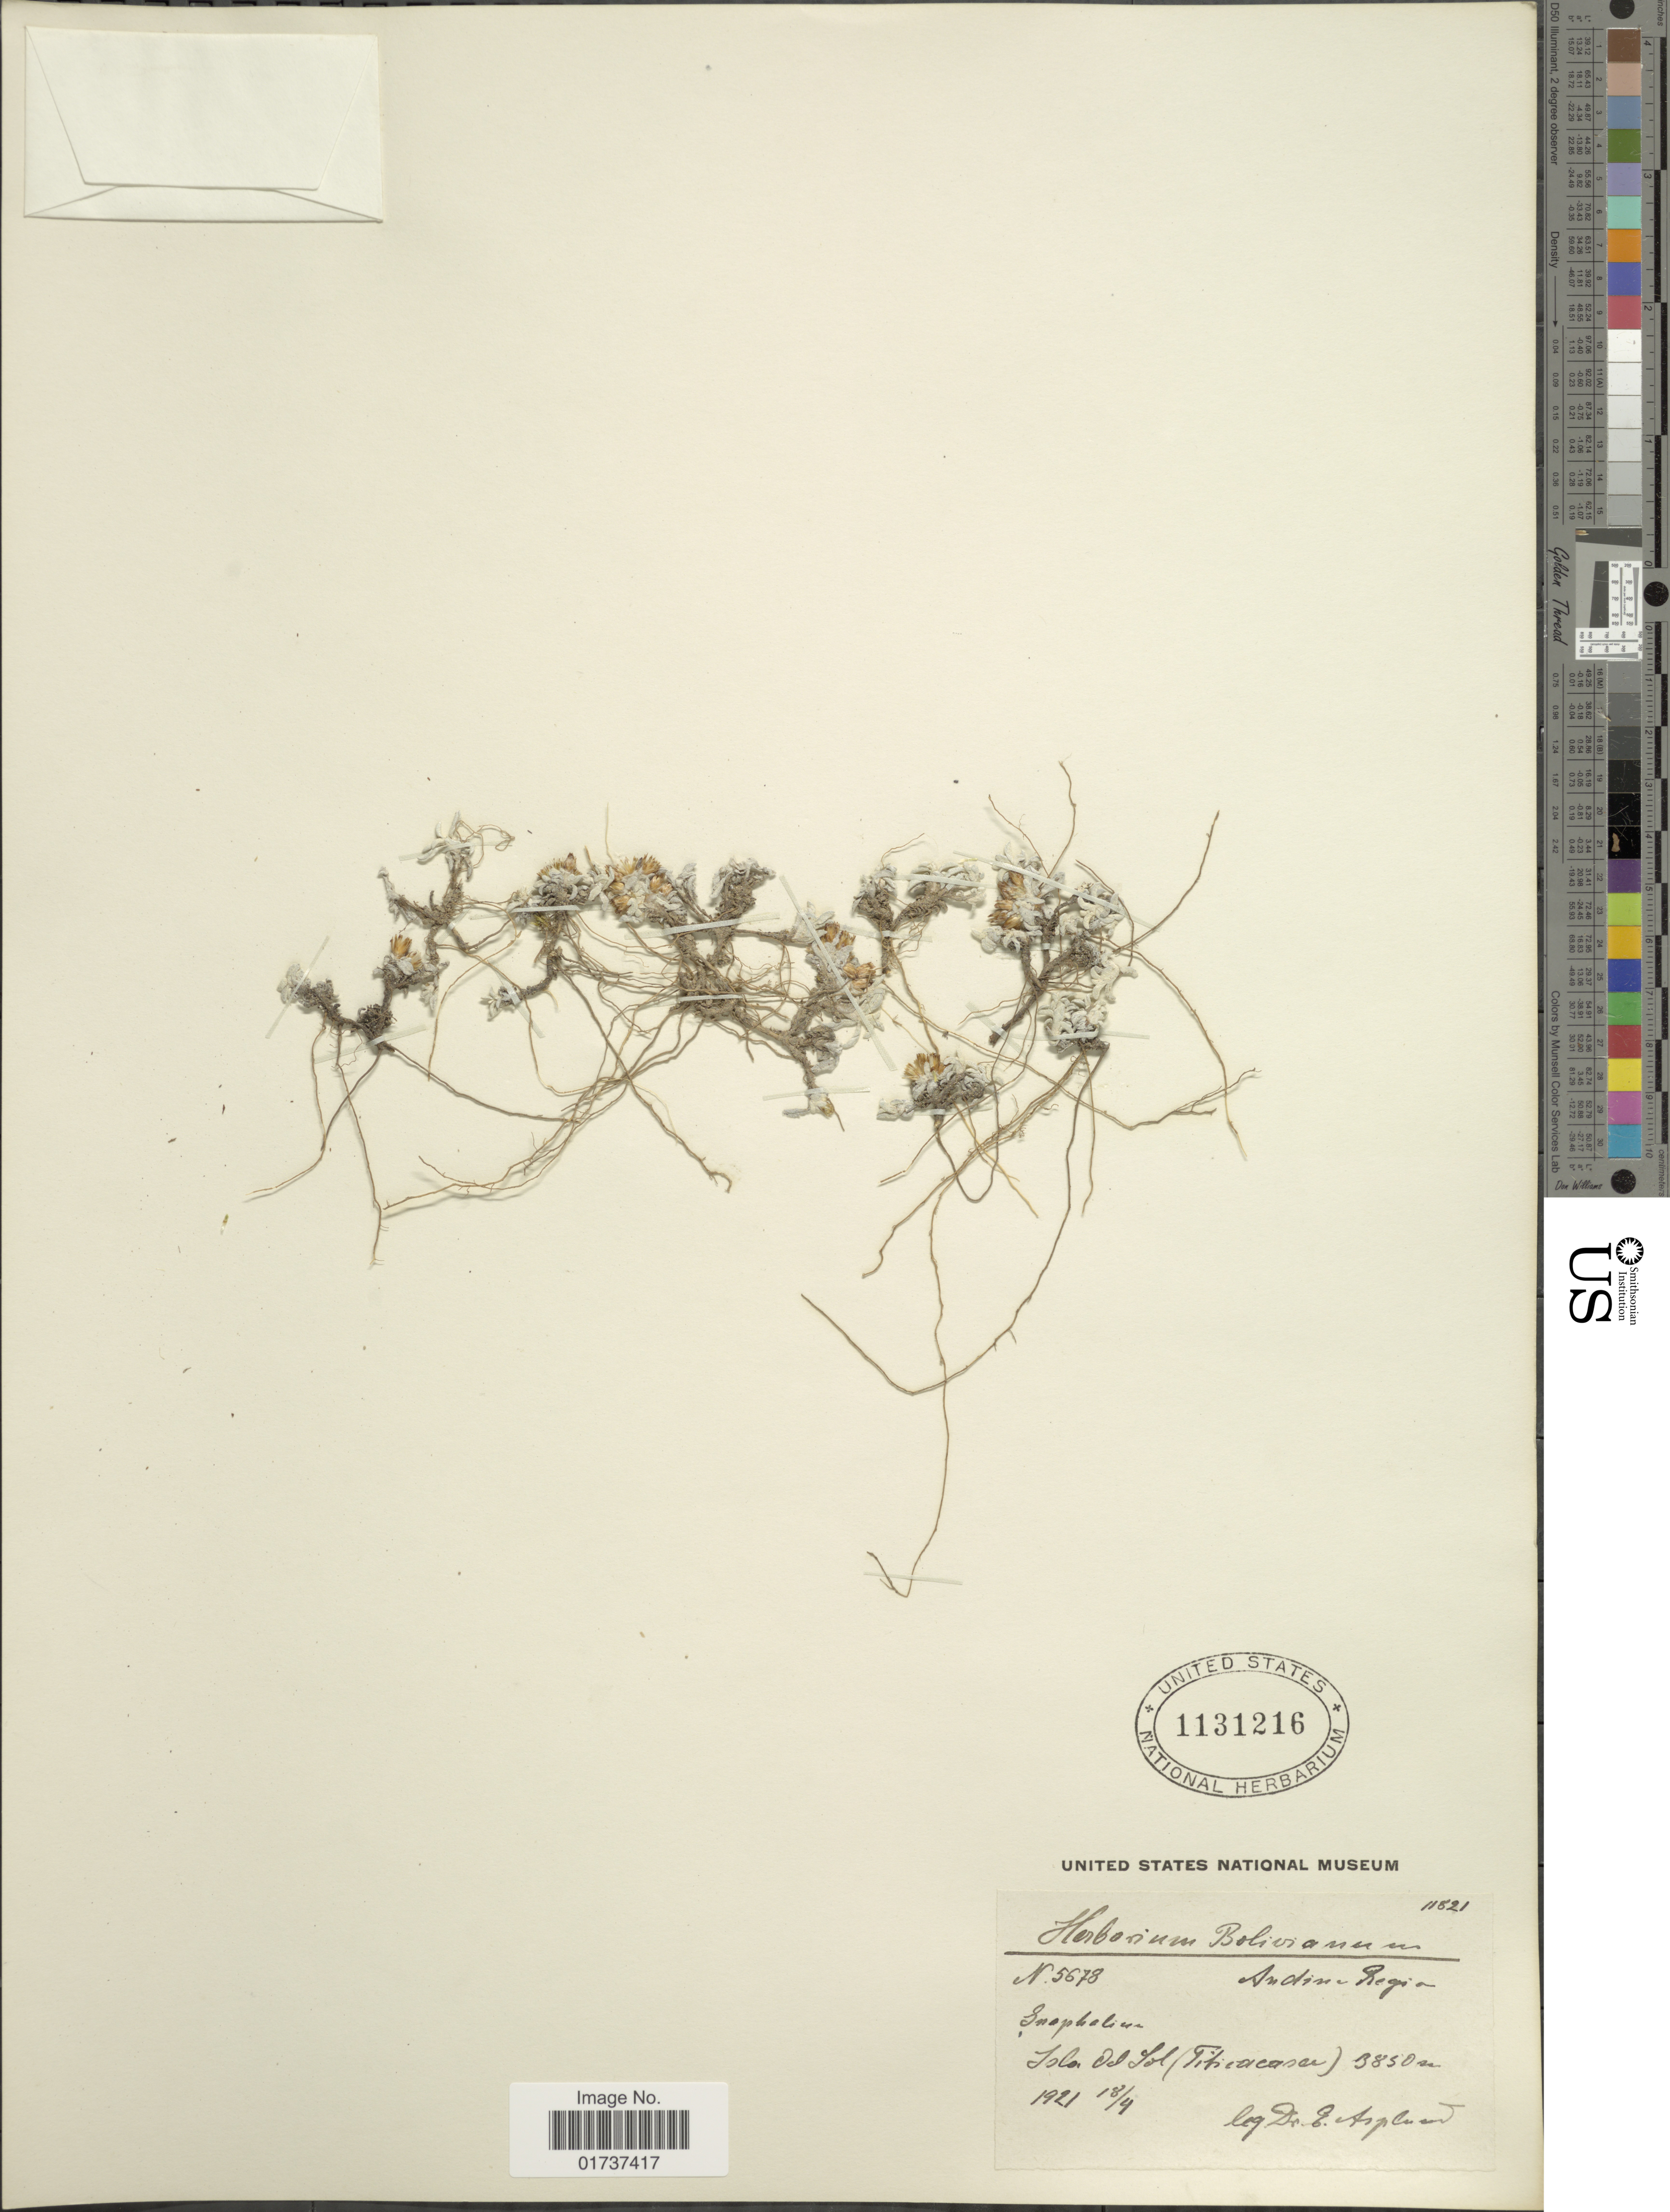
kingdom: Plantae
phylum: Tracheophyta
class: Magnoliopsida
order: Asterales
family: Asteraceae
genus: Gnaphalium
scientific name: Gnaphalium sp.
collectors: E. Asplund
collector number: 5678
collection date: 1921-04-18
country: Bolivia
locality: Isla del Sol (Titicaca)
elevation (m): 3850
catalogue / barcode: US 1131216